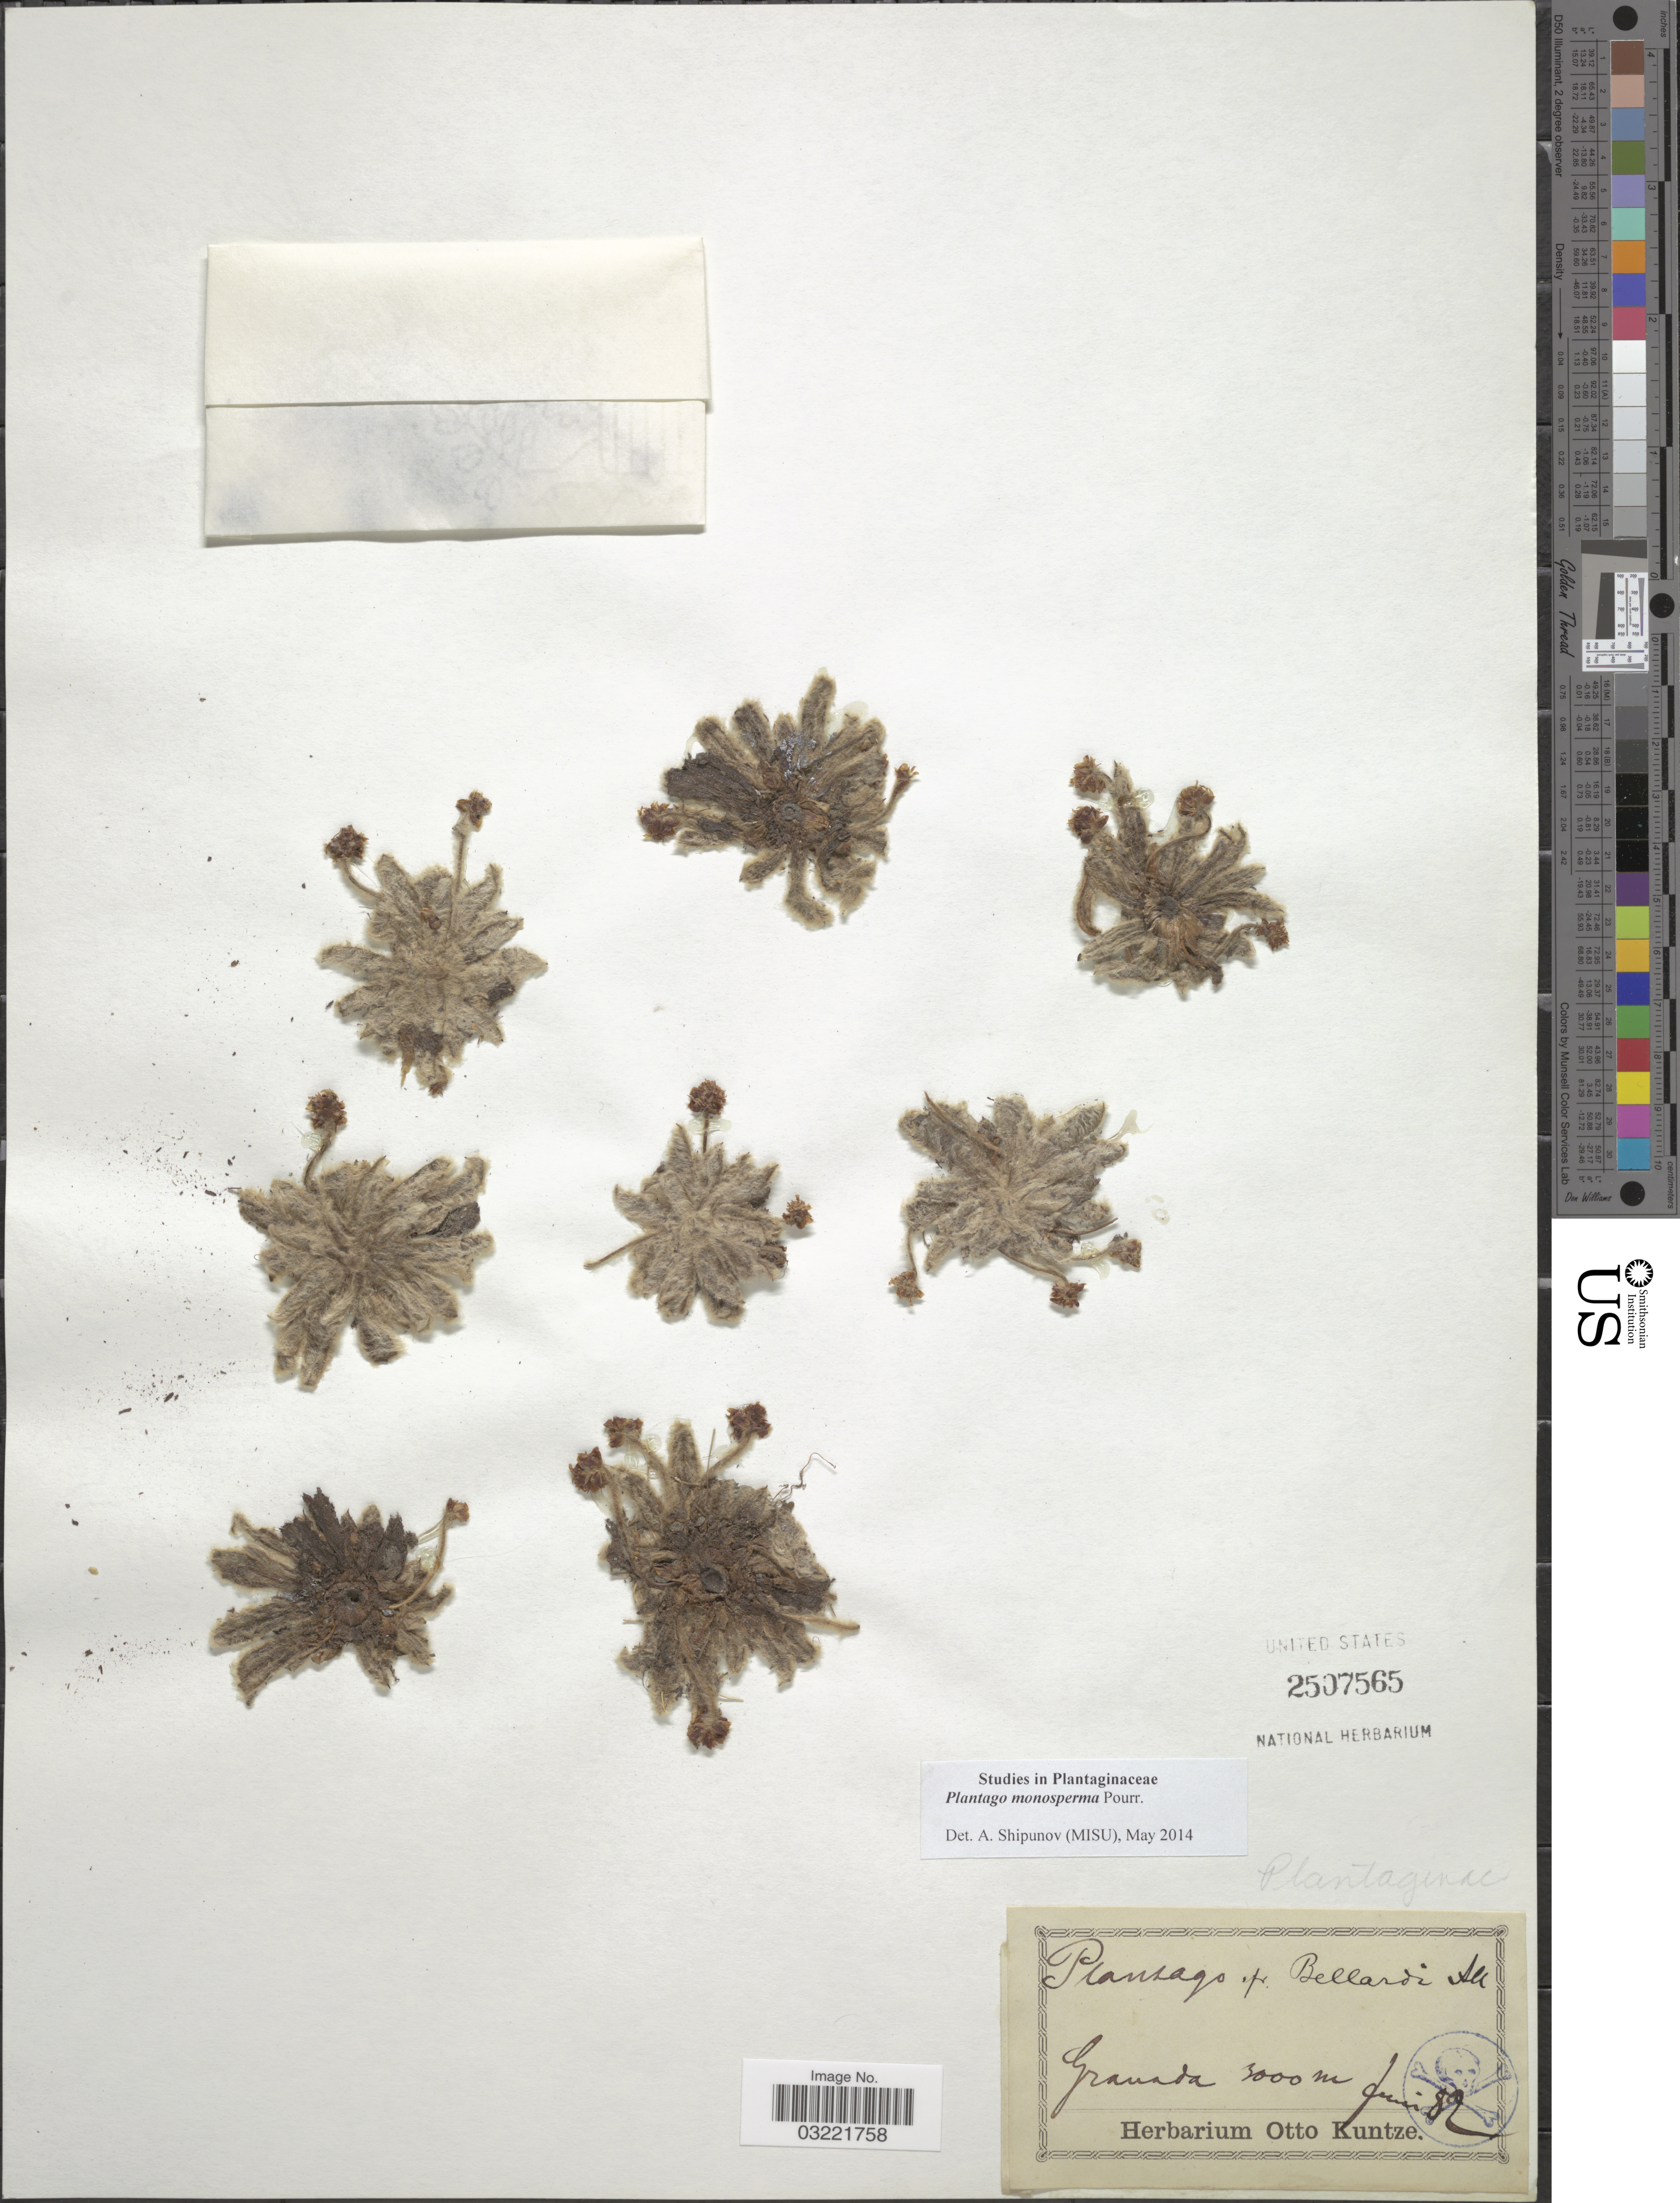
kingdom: Plantae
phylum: Tracheophyta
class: Magnoliopsida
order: Lamiales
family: Plantaginaceae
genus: Plantago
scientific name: Plantago monosperma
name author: Pourr.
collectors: ex herb. Otto Kuntze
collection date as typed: Transcribed d/m/y: /6/82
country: Spain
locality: Granada.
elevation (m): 3000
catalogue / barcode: US 2507565